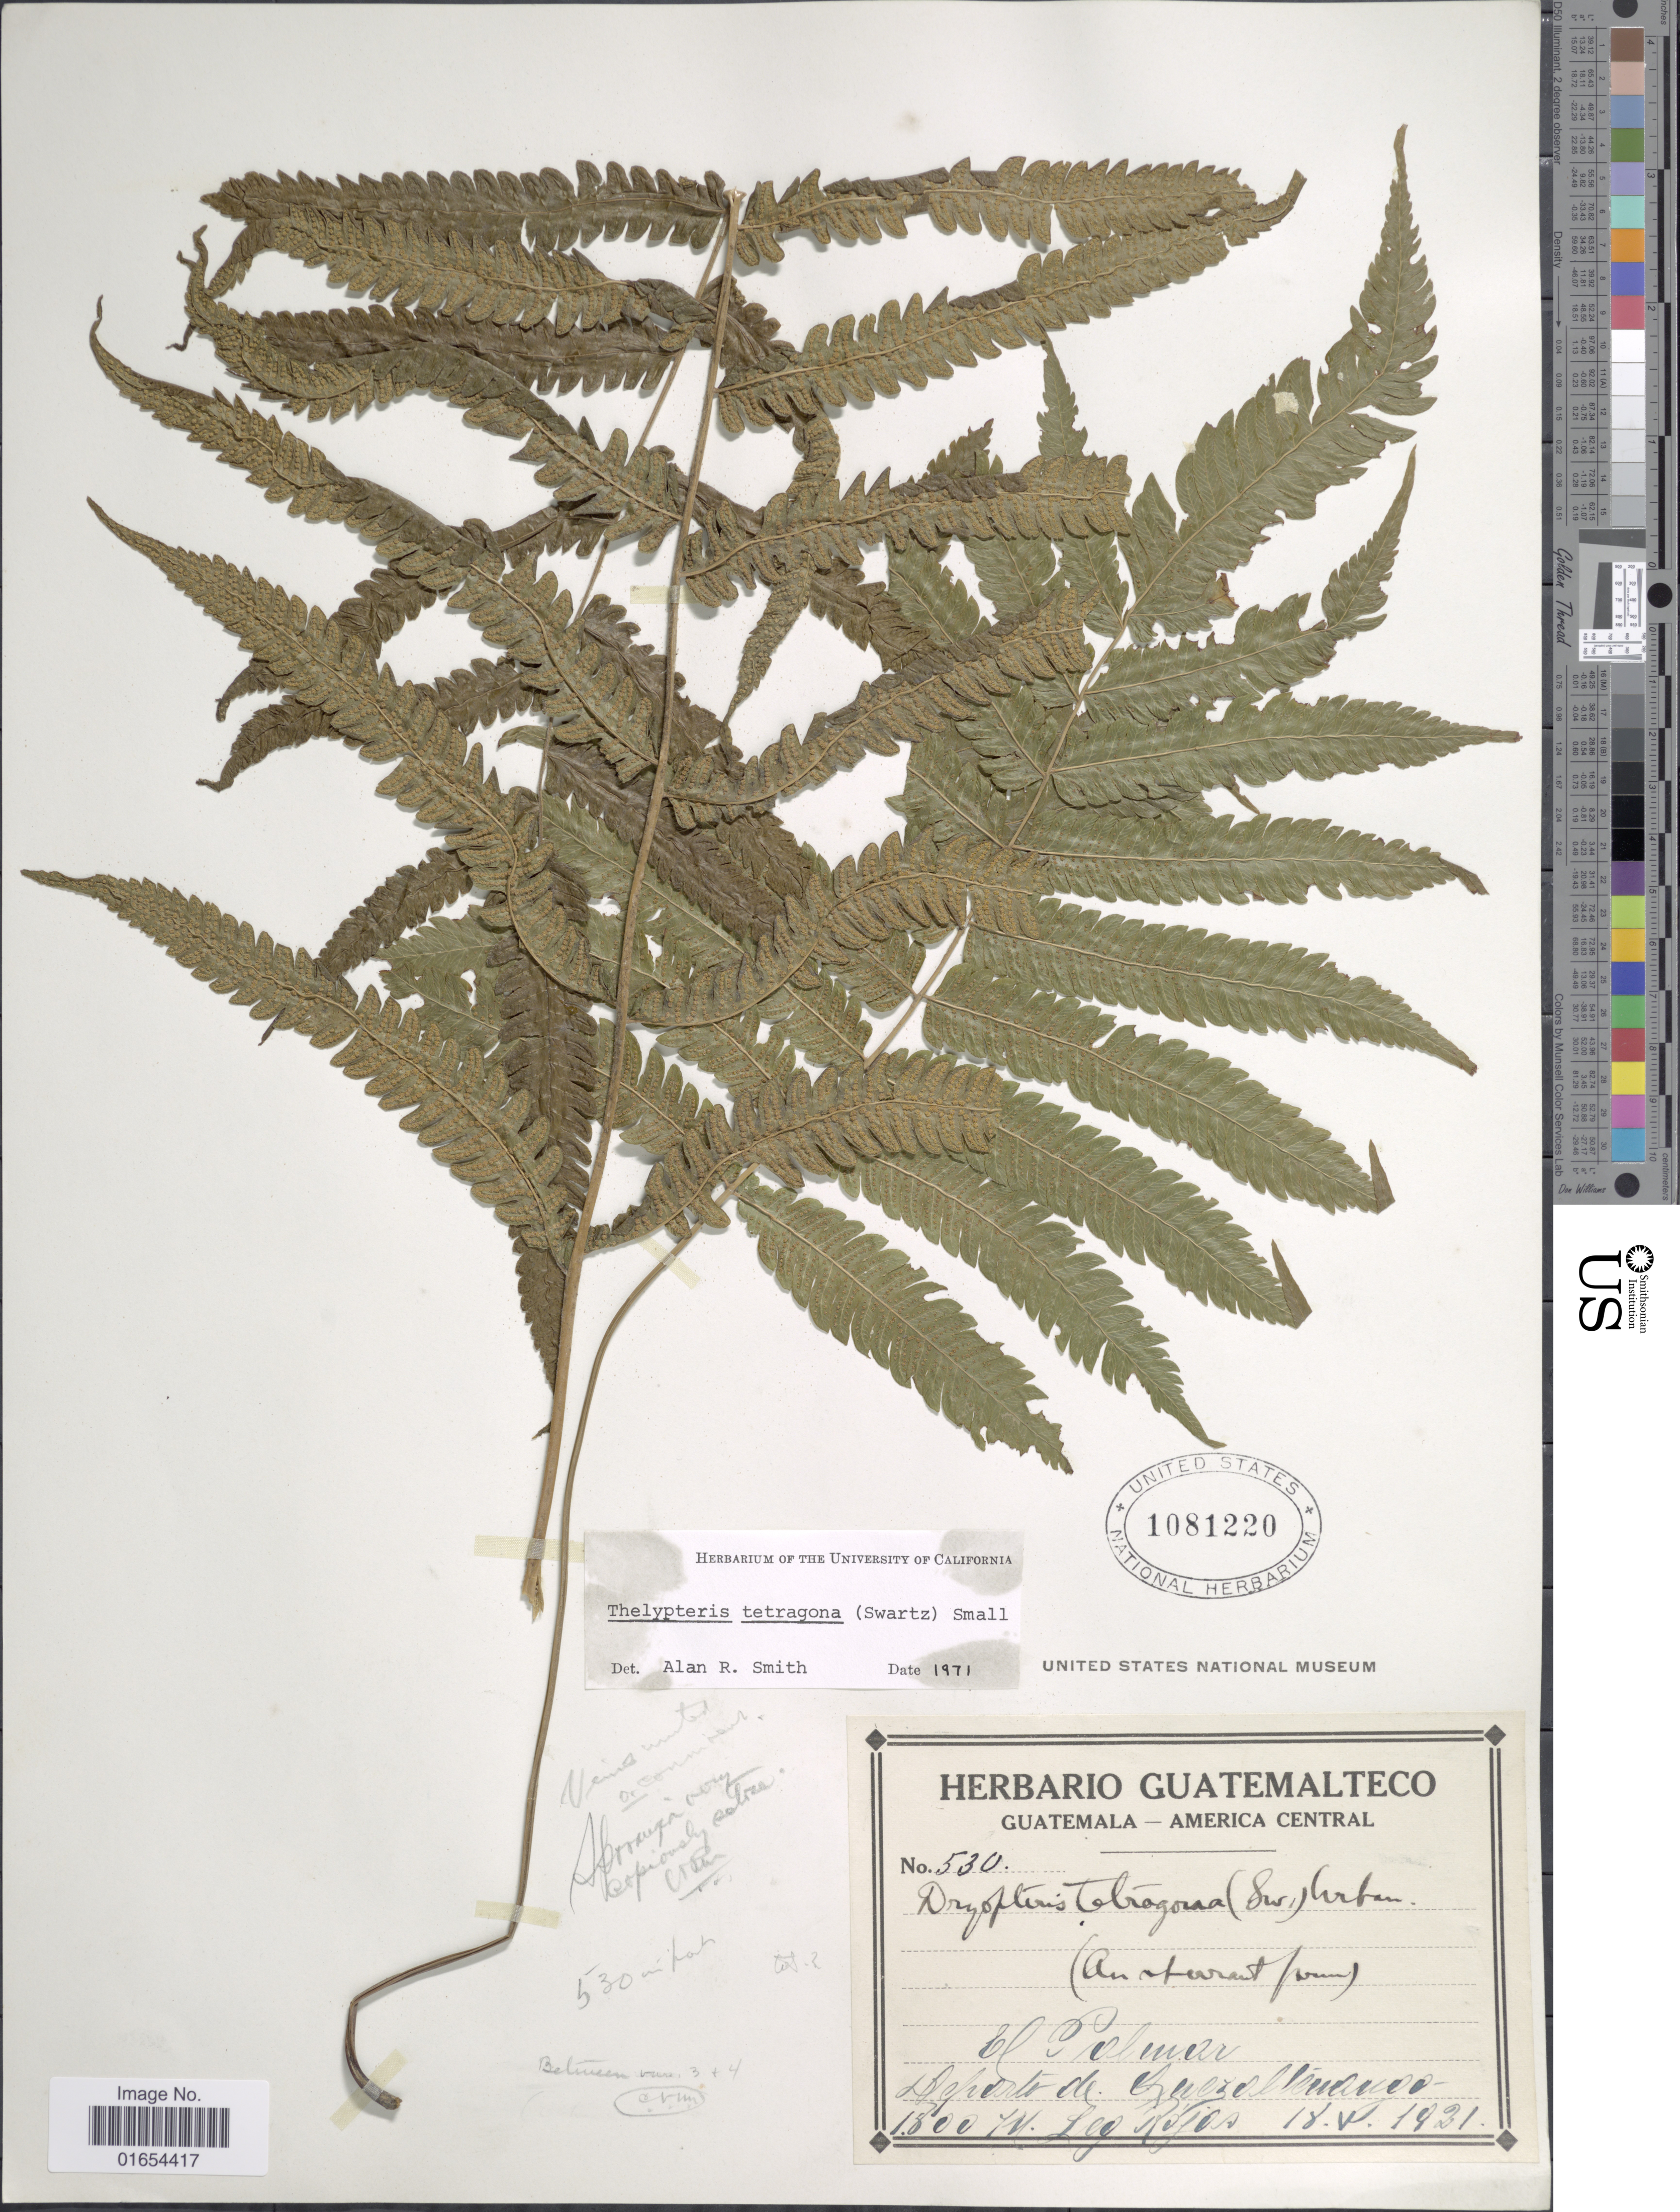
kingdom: Plantae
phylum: Tracheophyta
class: Polypodiopsida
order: Polypodiales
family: Thelypteridaceae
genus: Goniopteris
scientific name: Goniopteris tetragona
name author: (C. Presl) Sw.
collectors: Rojas, --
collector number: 530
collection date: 1931-05-18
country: Guatemala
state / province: Quetzaltenango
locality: El Palmar, Depaorto de Quetzaltenango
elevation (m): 1800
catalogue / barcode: US 1081220